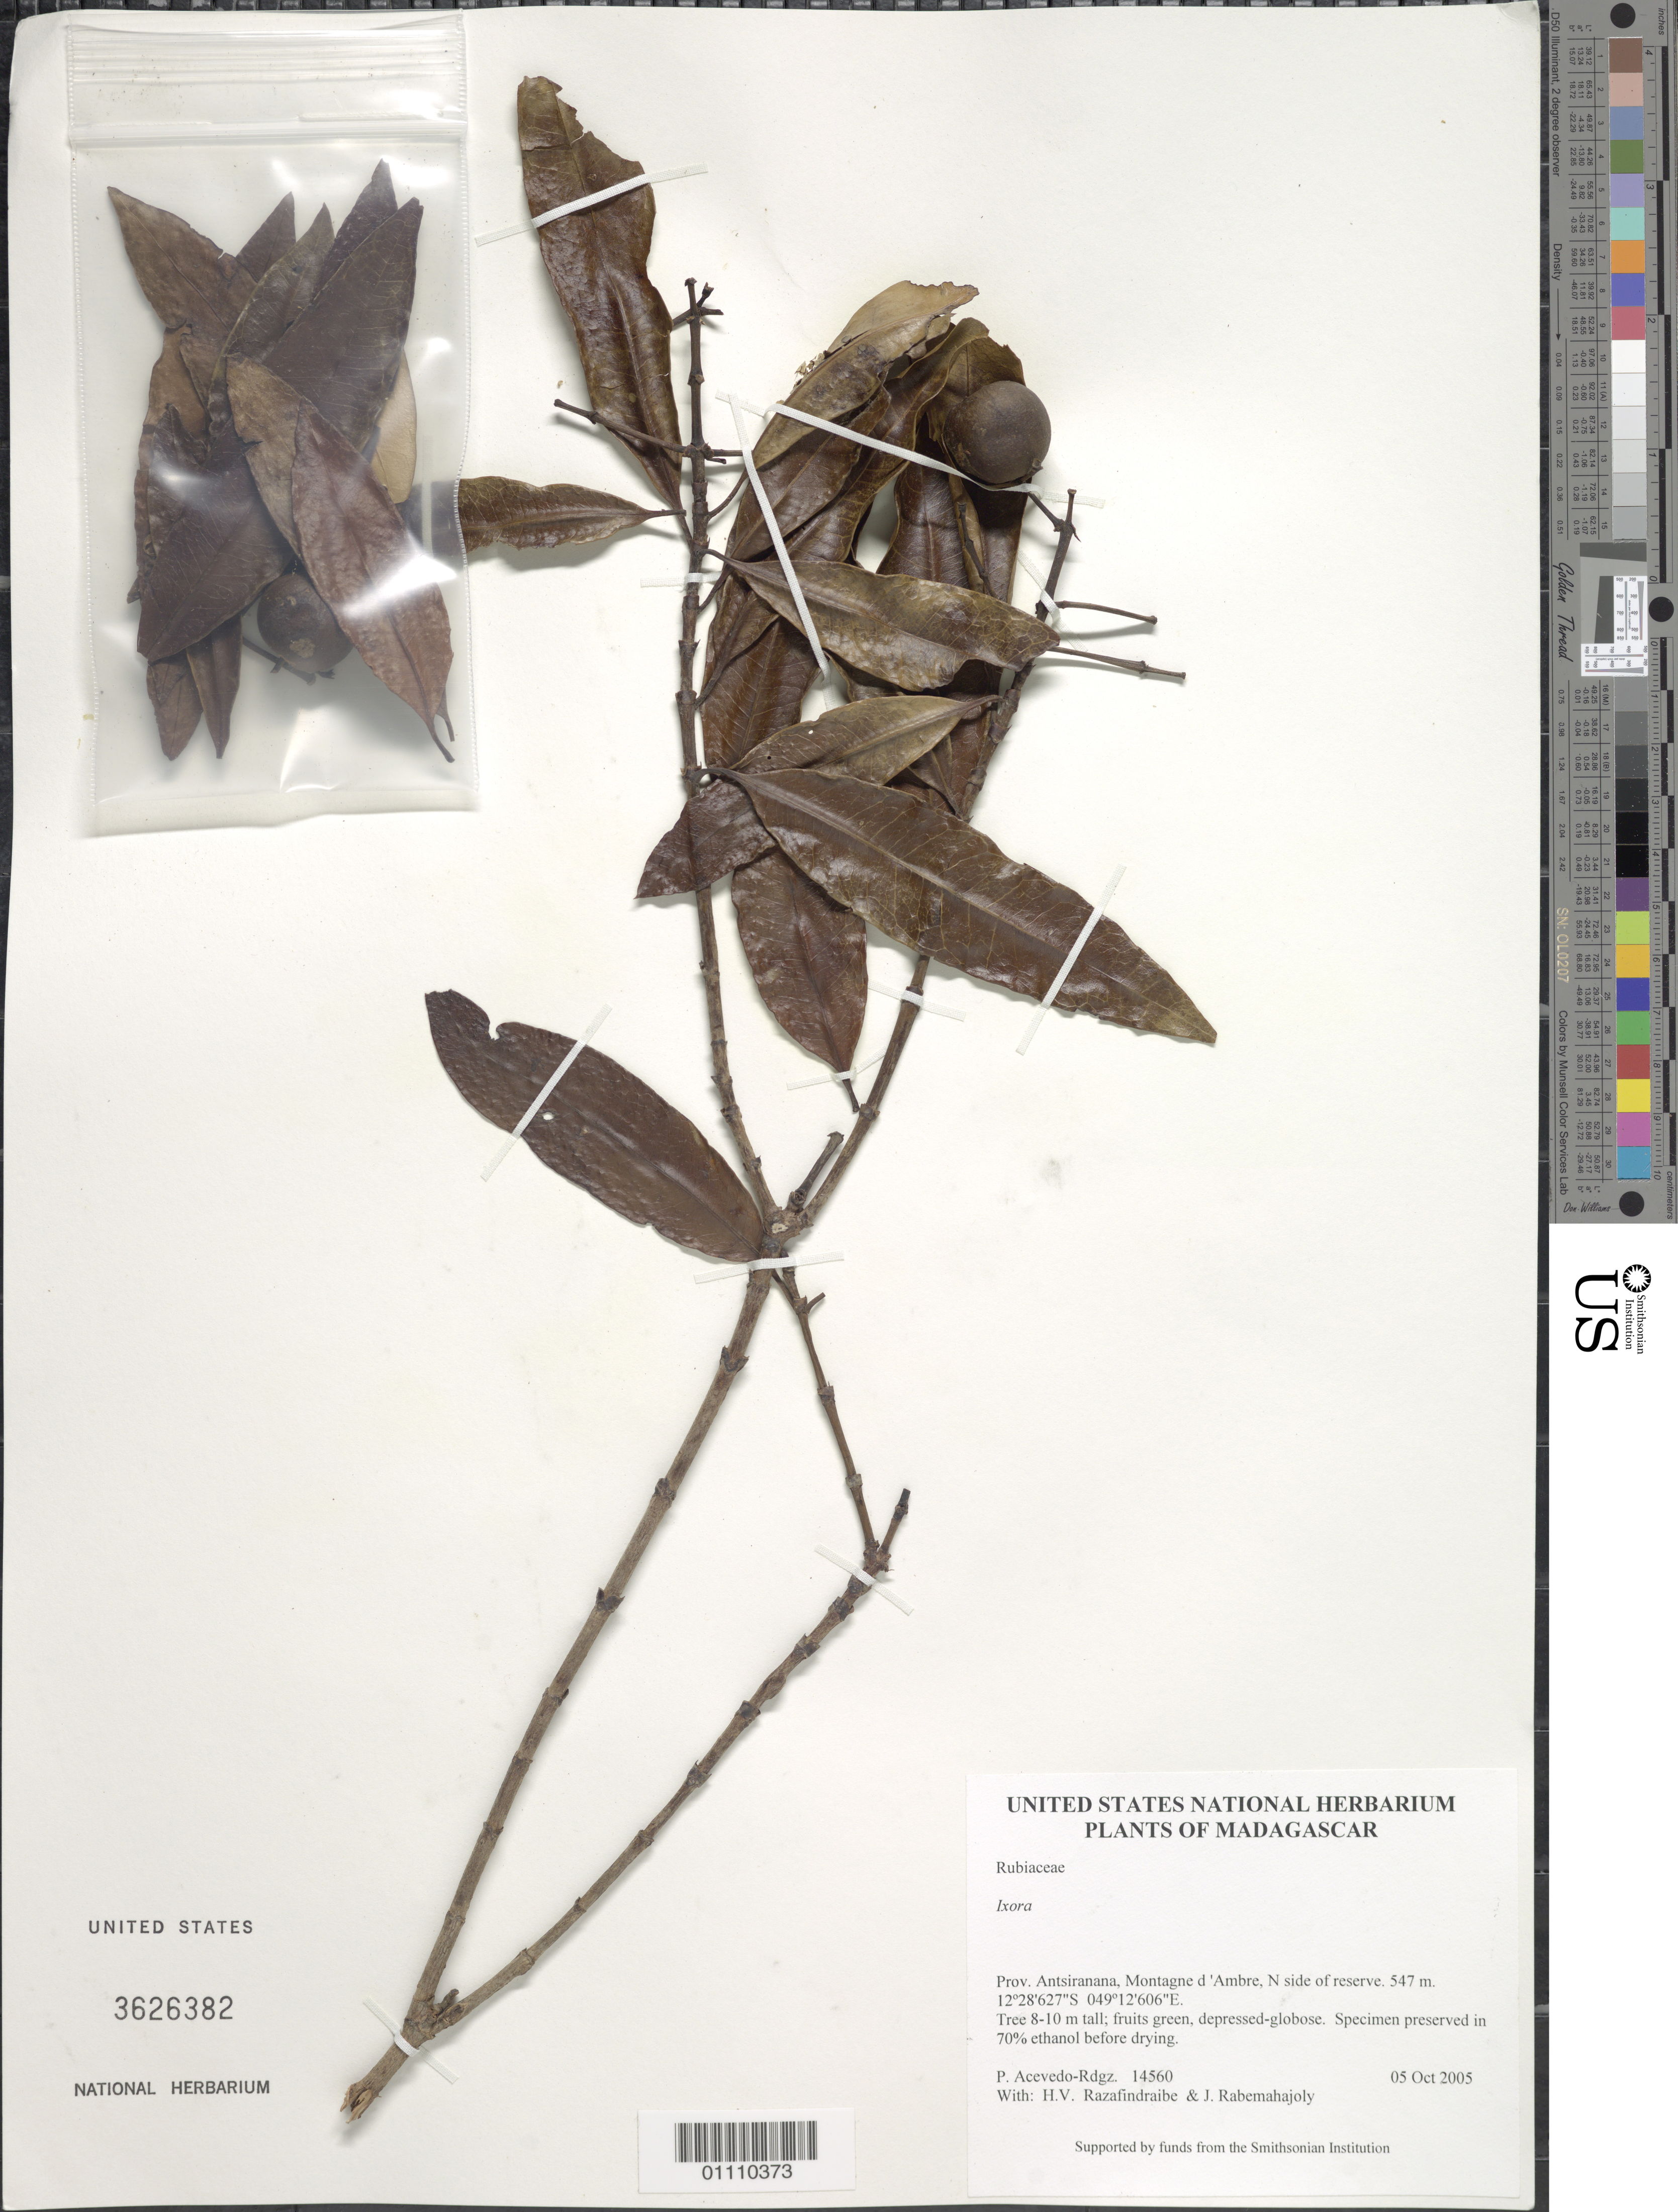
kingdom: Plantae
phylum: Tracheophyta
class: Magnoliopsida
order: Gentianales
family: Rubiaceae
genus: Ixora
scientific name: Ixora sp.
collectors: P. Acevedo-Rodr., H. Razafindraibe & J. Rabemahajoly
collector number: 14560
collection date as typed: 05 Oct 2005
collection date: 2005-10-05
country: Madagascar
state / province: Diana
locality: Prov. Antsiranana, Montagne d 'Ambre, N side of reserve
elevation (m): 547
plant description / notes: US, K, MO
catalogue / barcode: US 3626382